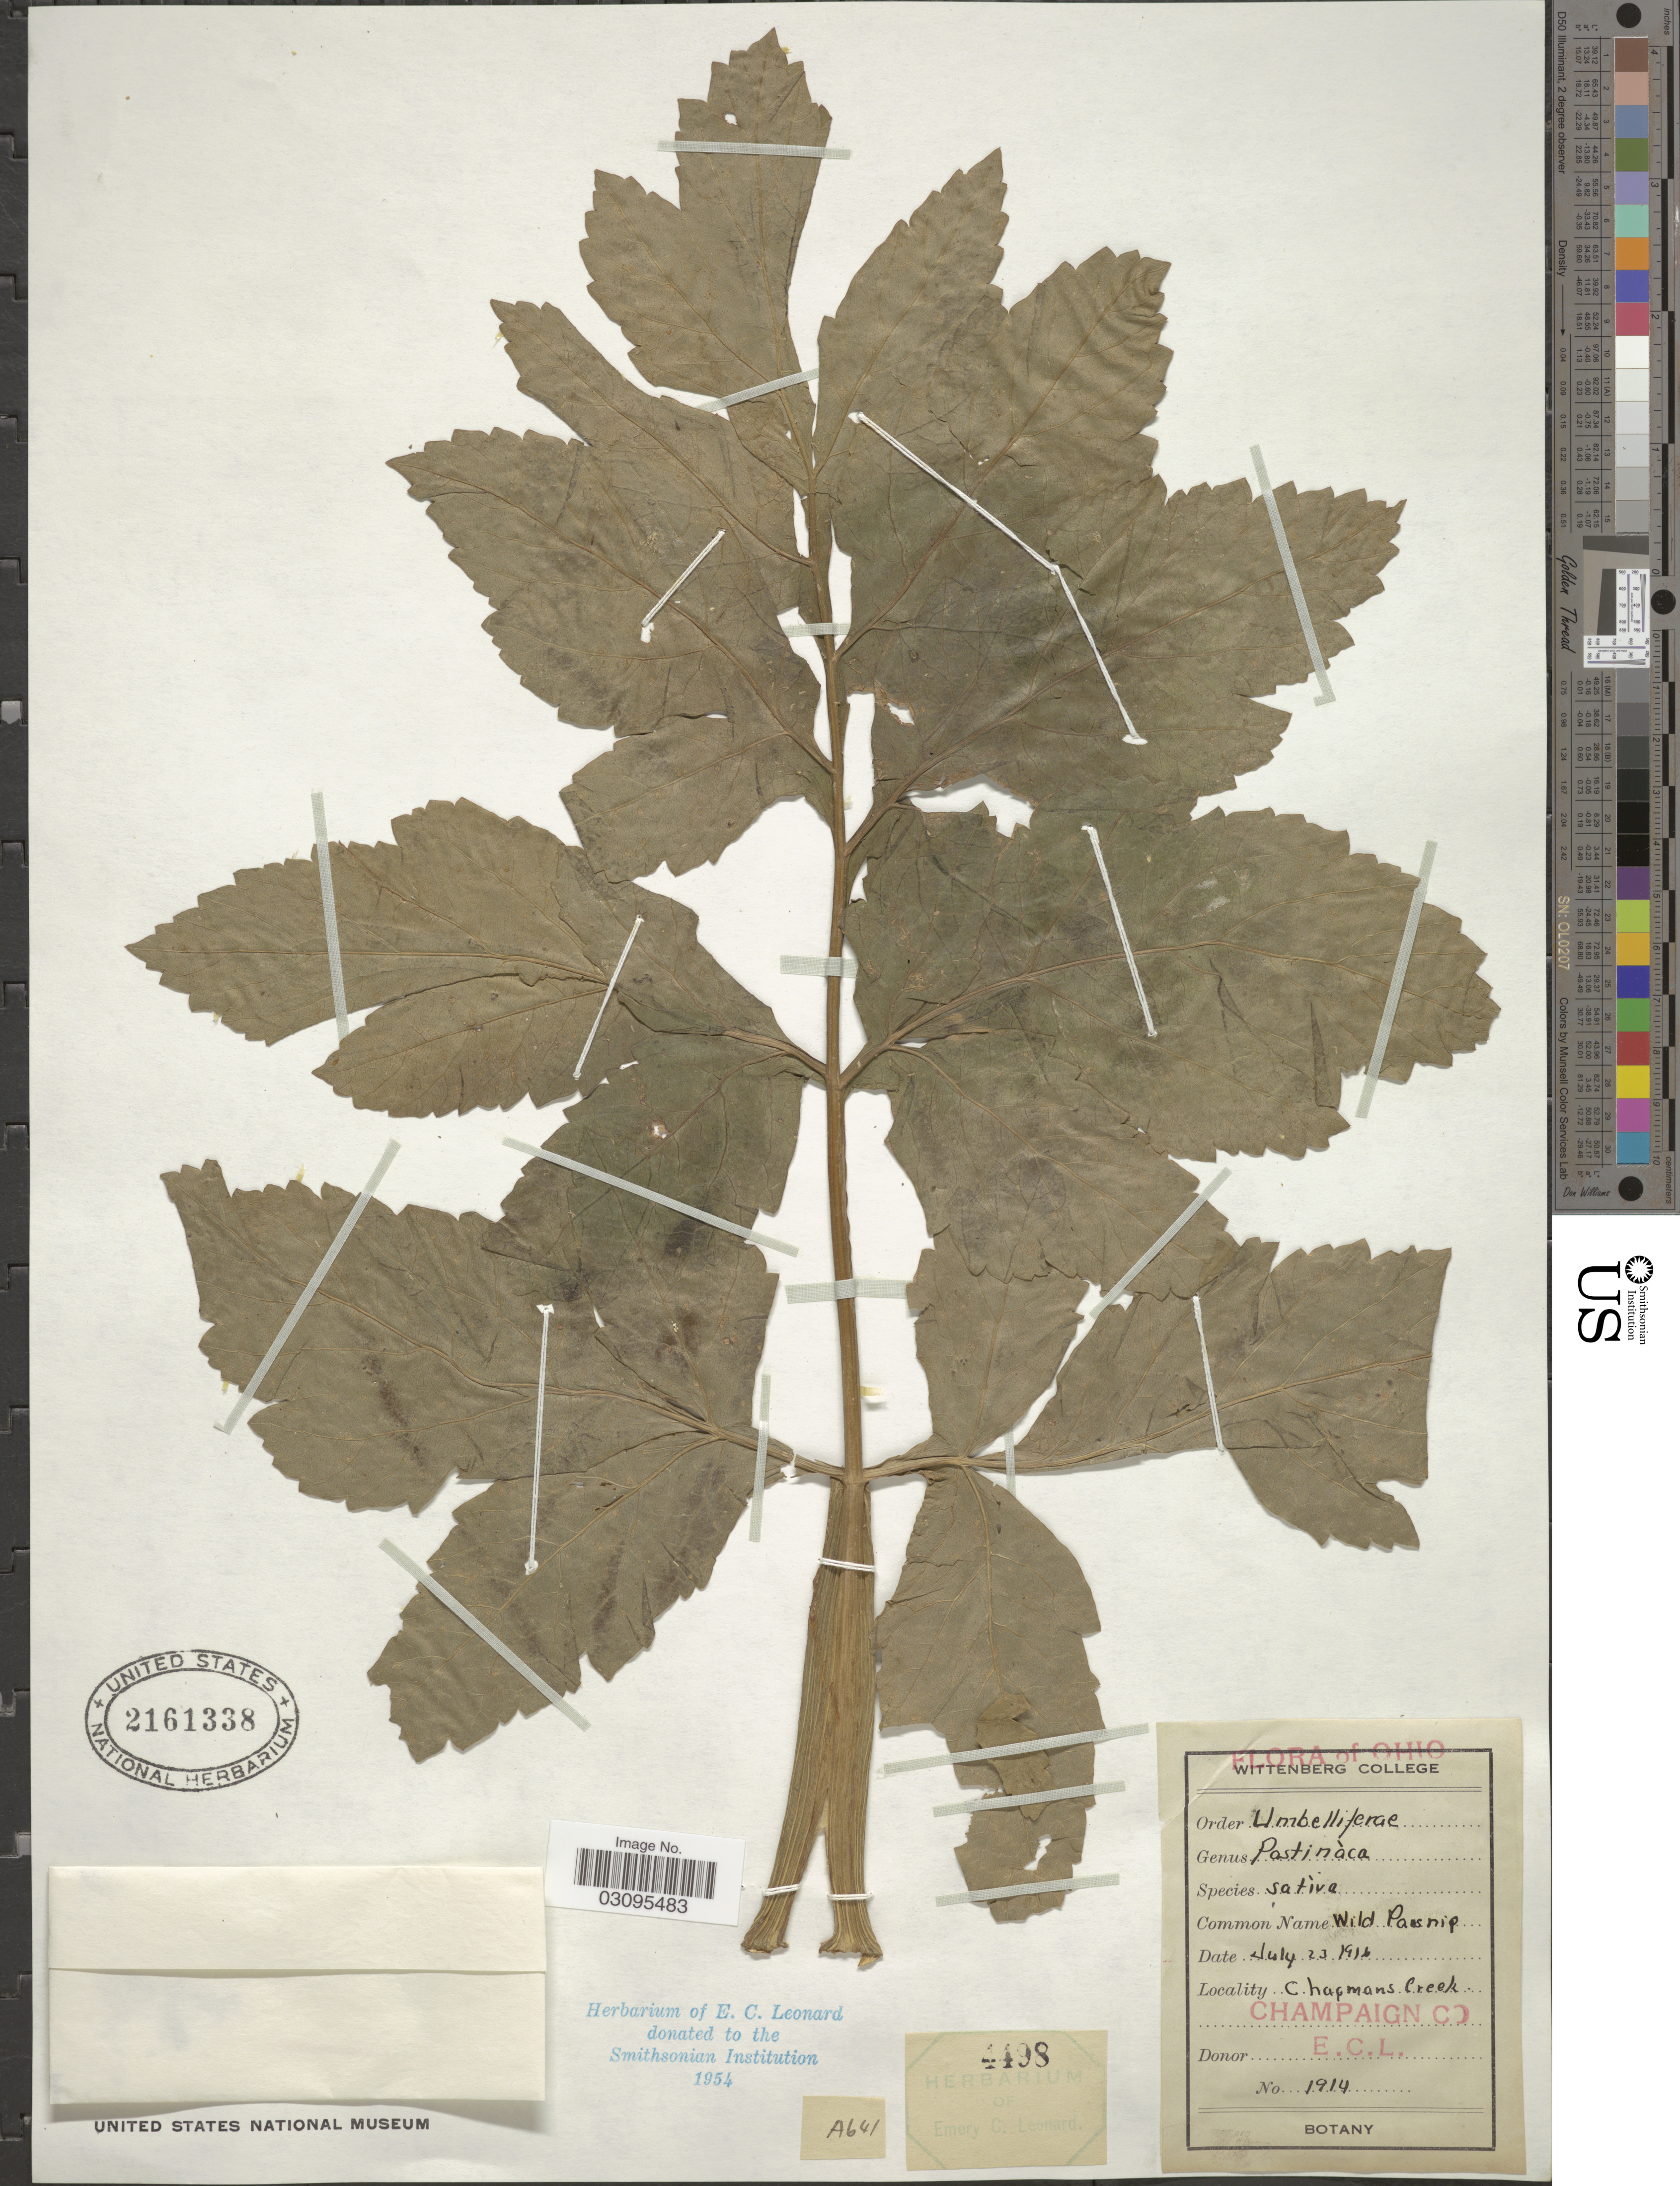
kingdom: Plantae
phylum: Tracheophyta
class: Magnoliopsida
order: Apiales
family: Apiaceae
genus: Pastinaca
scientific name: Pastinaca sativa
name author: L.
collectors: E. C. Leonard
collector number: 1914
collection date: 1916-07-23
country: United States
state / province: Ohio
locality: Chapmans Creek, Champaign Co.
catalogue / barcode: US 2161338